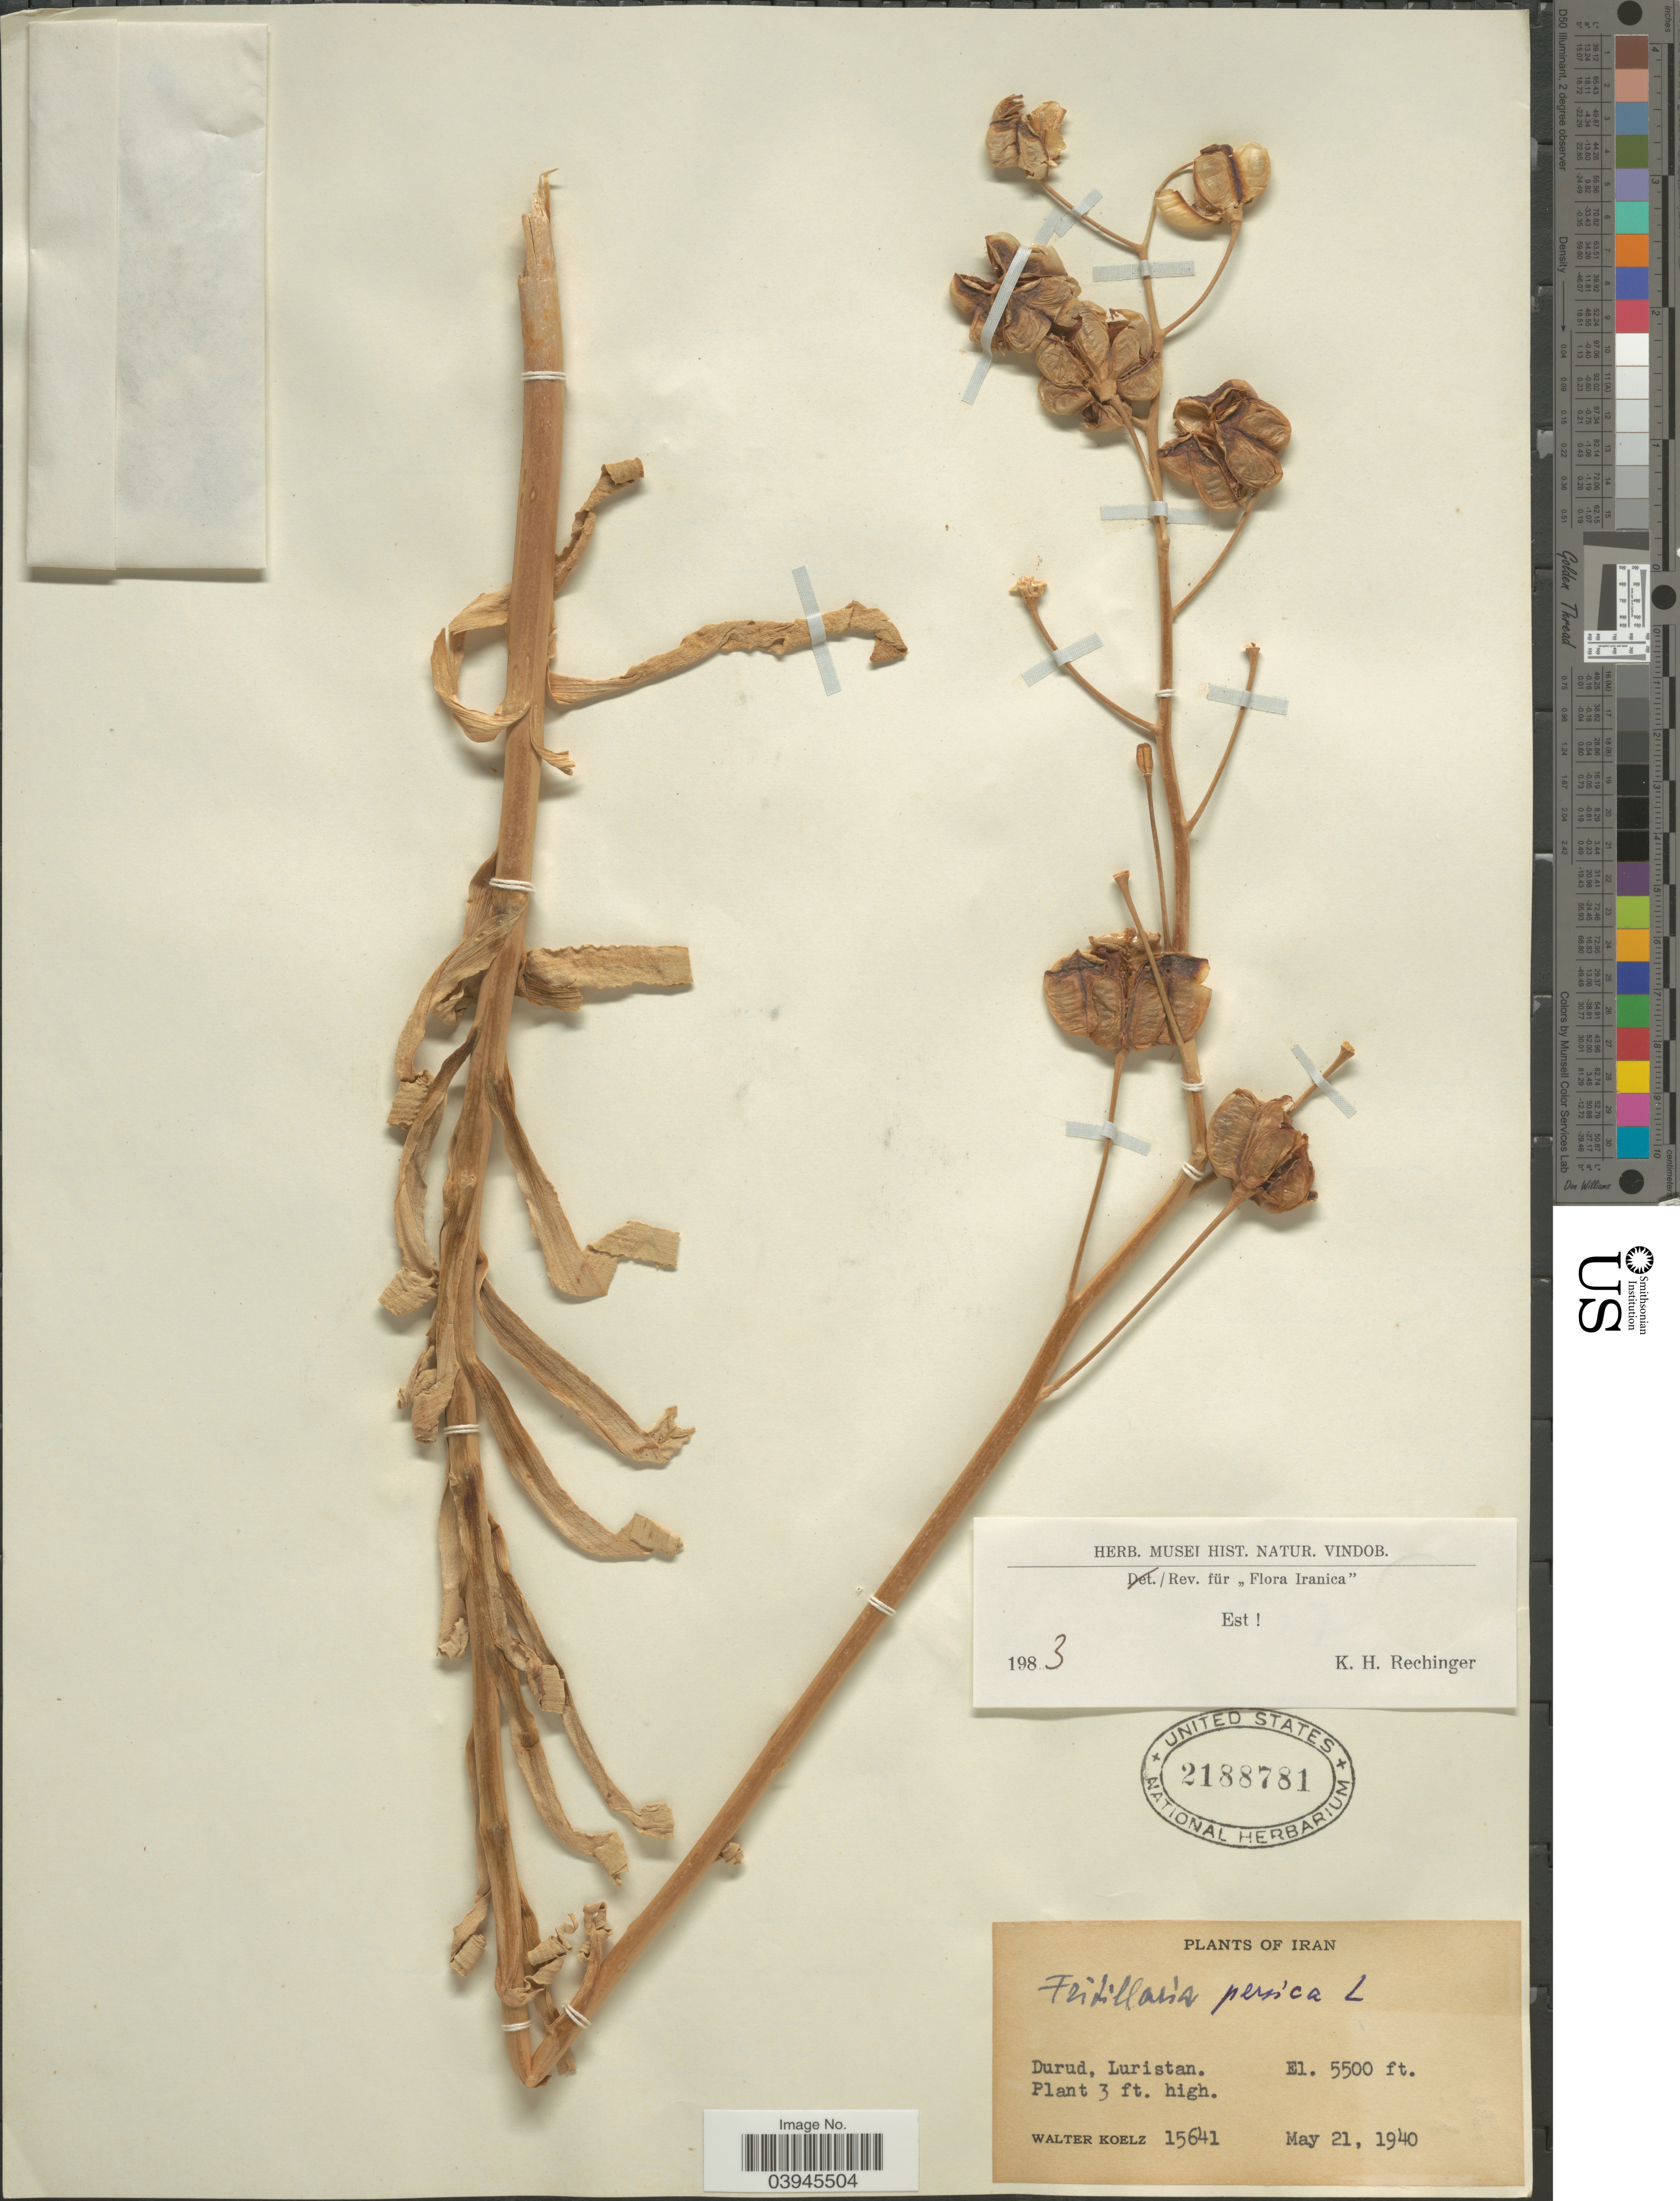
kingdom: Plantae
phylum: Tracheophyta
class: Liliopsida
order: Liliales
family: Liliaceae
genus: Fritillaria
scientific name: Fritillaria persica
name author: L.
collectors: W. N. Koelz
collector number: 15641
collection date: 1940-05-21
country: Iran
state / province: Lorestan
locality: Durud, Luristan.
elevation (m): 1676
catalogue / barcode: US 2188781